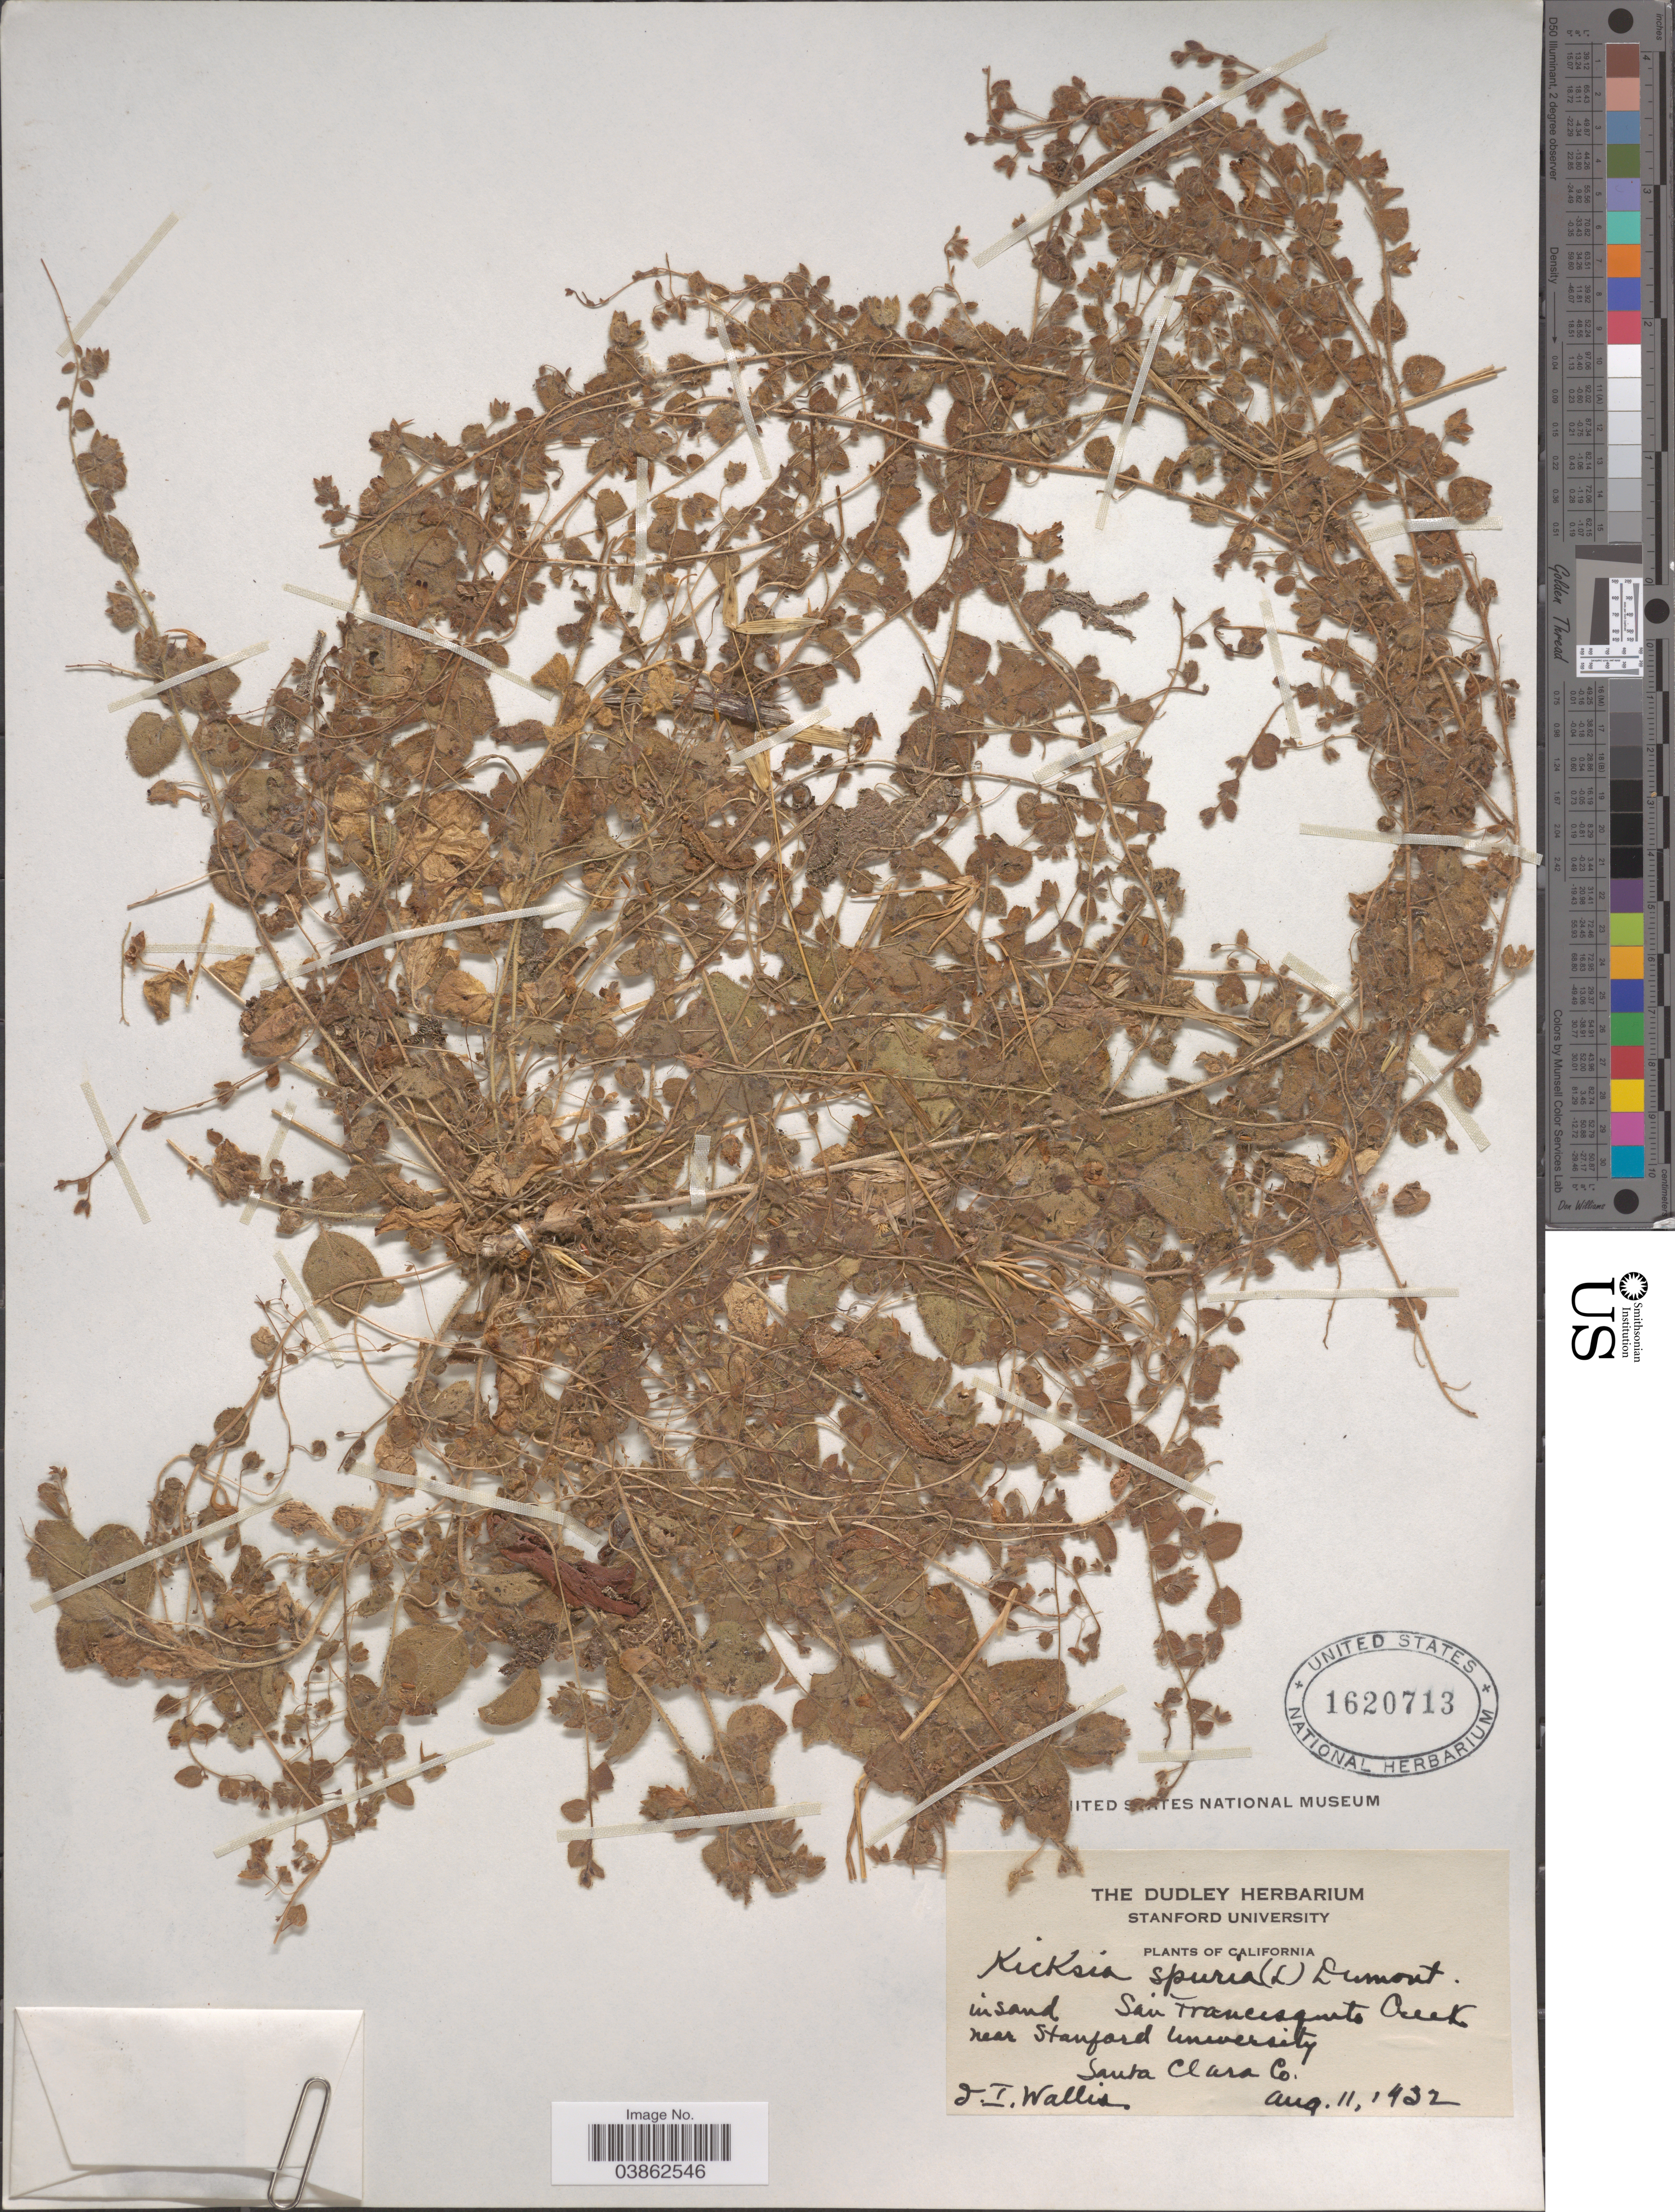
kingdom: Plantae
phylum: Tracheophyta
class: Magnoliopsida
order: Lamiales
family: Plantaginaceae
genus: Kickxia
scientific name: Kickxia spuria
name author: (L.) Dumort.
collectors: -- Wallis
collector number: dI*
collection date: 1932-08-11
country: United States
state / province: California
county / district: Santa Clara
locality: San Francisquito Creek near Stanford University. Santa Clara Co.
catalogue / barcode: US 1620713